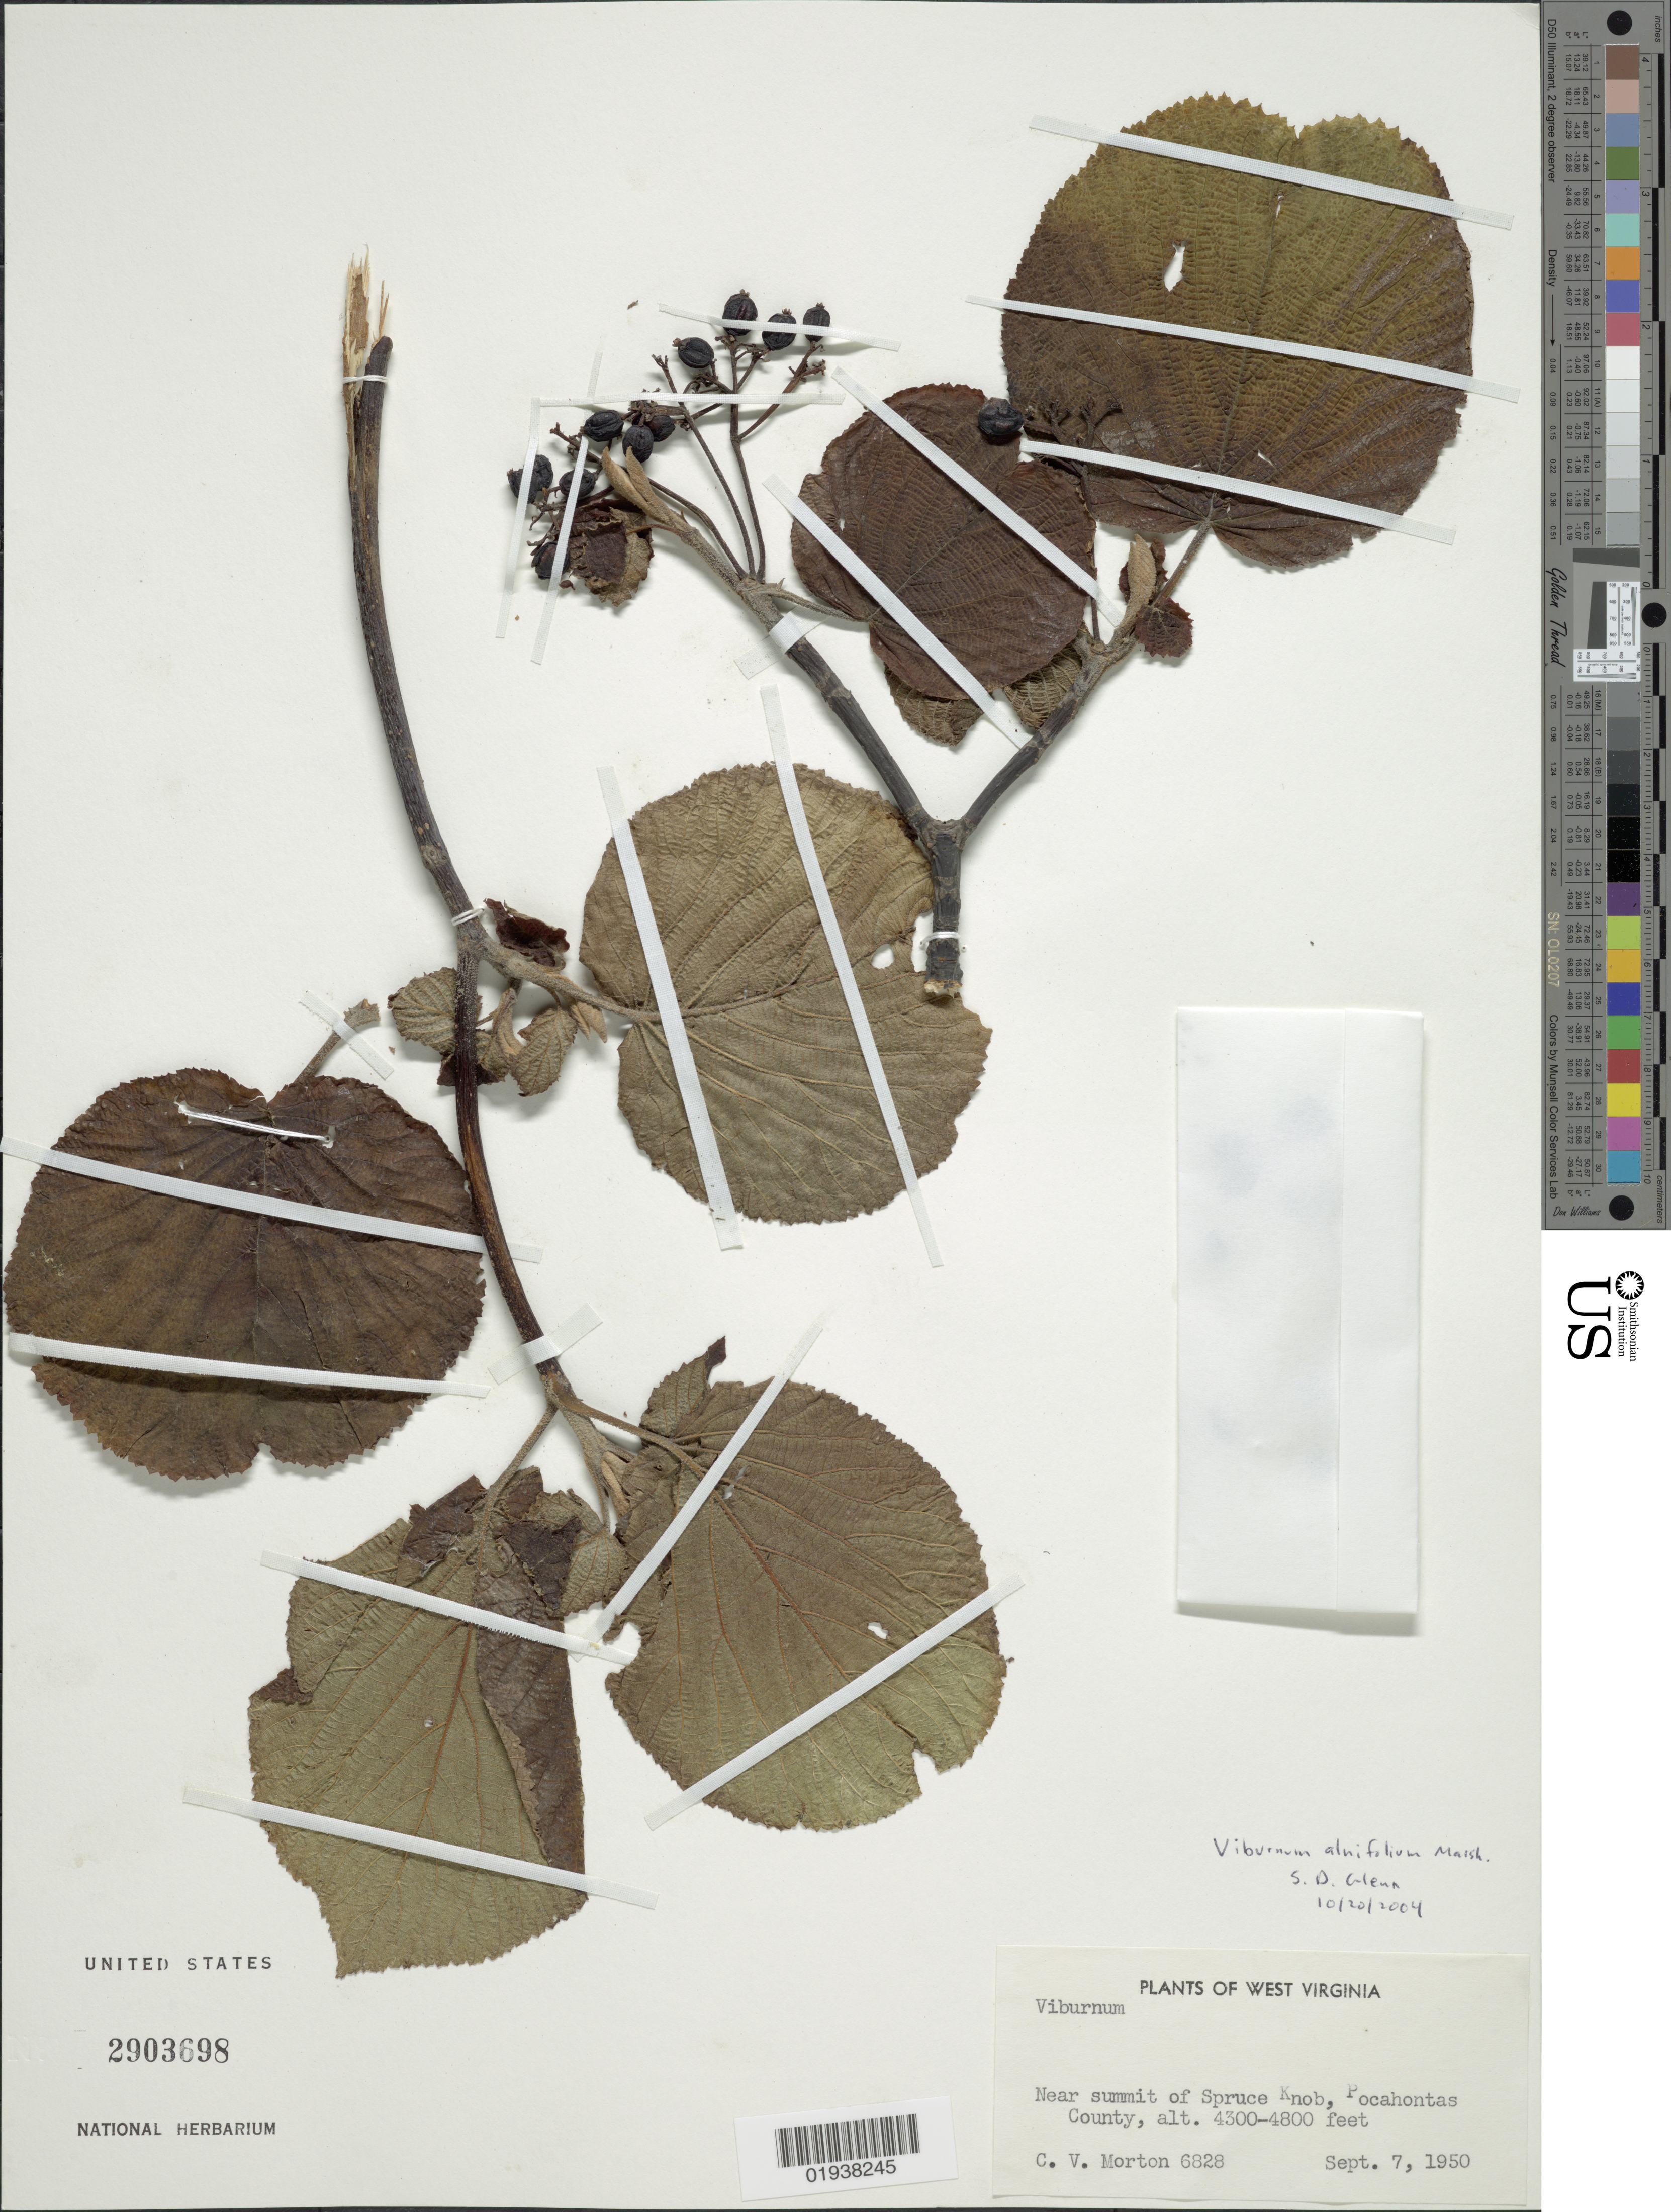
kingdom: Plantae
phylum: Tracheophyta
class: Magnoliopsida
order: Dipsacales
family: Viburnaceae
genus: Viburnum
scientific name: Viburnum alnifolium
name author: Marshall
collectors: C. V. Morton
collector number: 6828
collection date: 1950-09-07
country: United States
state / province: West Virginia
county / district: Pocahontas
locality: Near summit of Spruce Knob, Pocahontas County.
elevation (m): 1311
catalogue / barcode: US 2903698